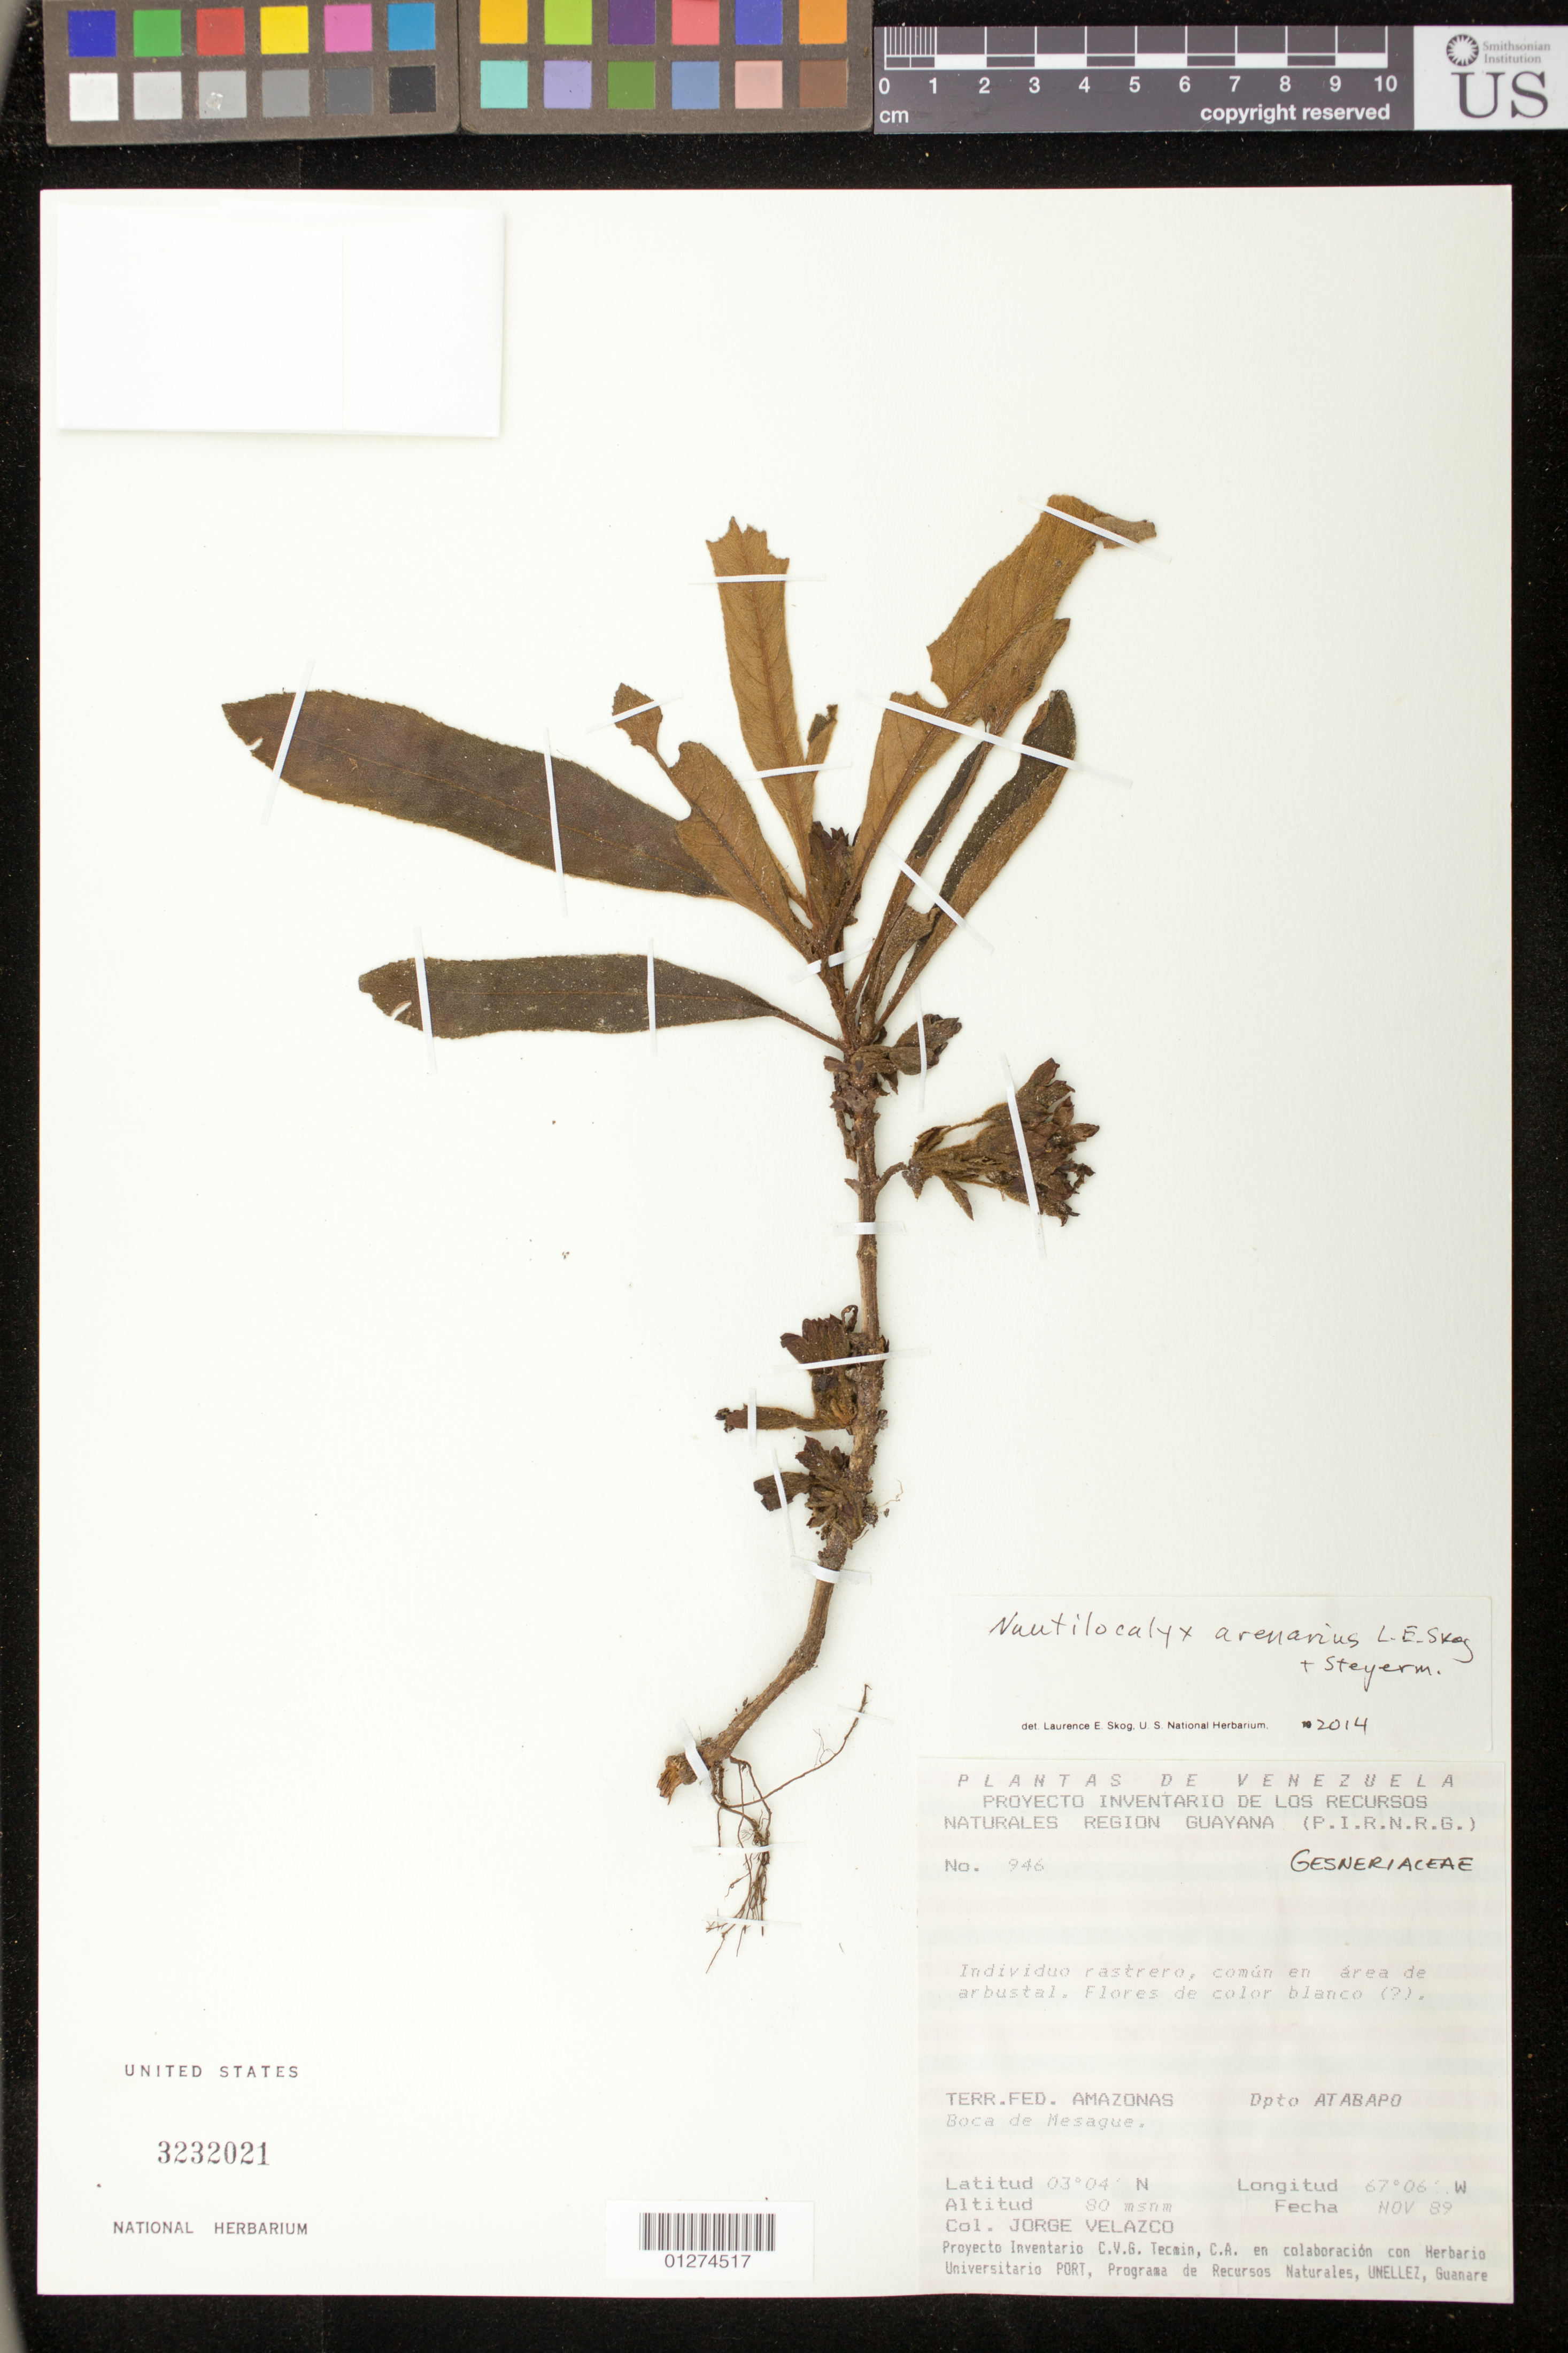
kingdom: Plantae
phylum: Tracheophyta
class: Magnoliopsida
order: Lamiales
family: Gesneriaceae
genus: Nautilocalyx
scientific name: Nautilocalyx arenarius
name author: L.E. Skog & Steyerm.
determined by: Skog, Laurence E.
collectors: J. Velazco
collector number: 946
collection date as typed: Nov-89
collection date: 1989-11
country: Venezuela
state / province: Amazonas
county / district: Atabapo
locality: Boca de Mesague.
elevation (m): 80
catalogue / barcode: US 3232021